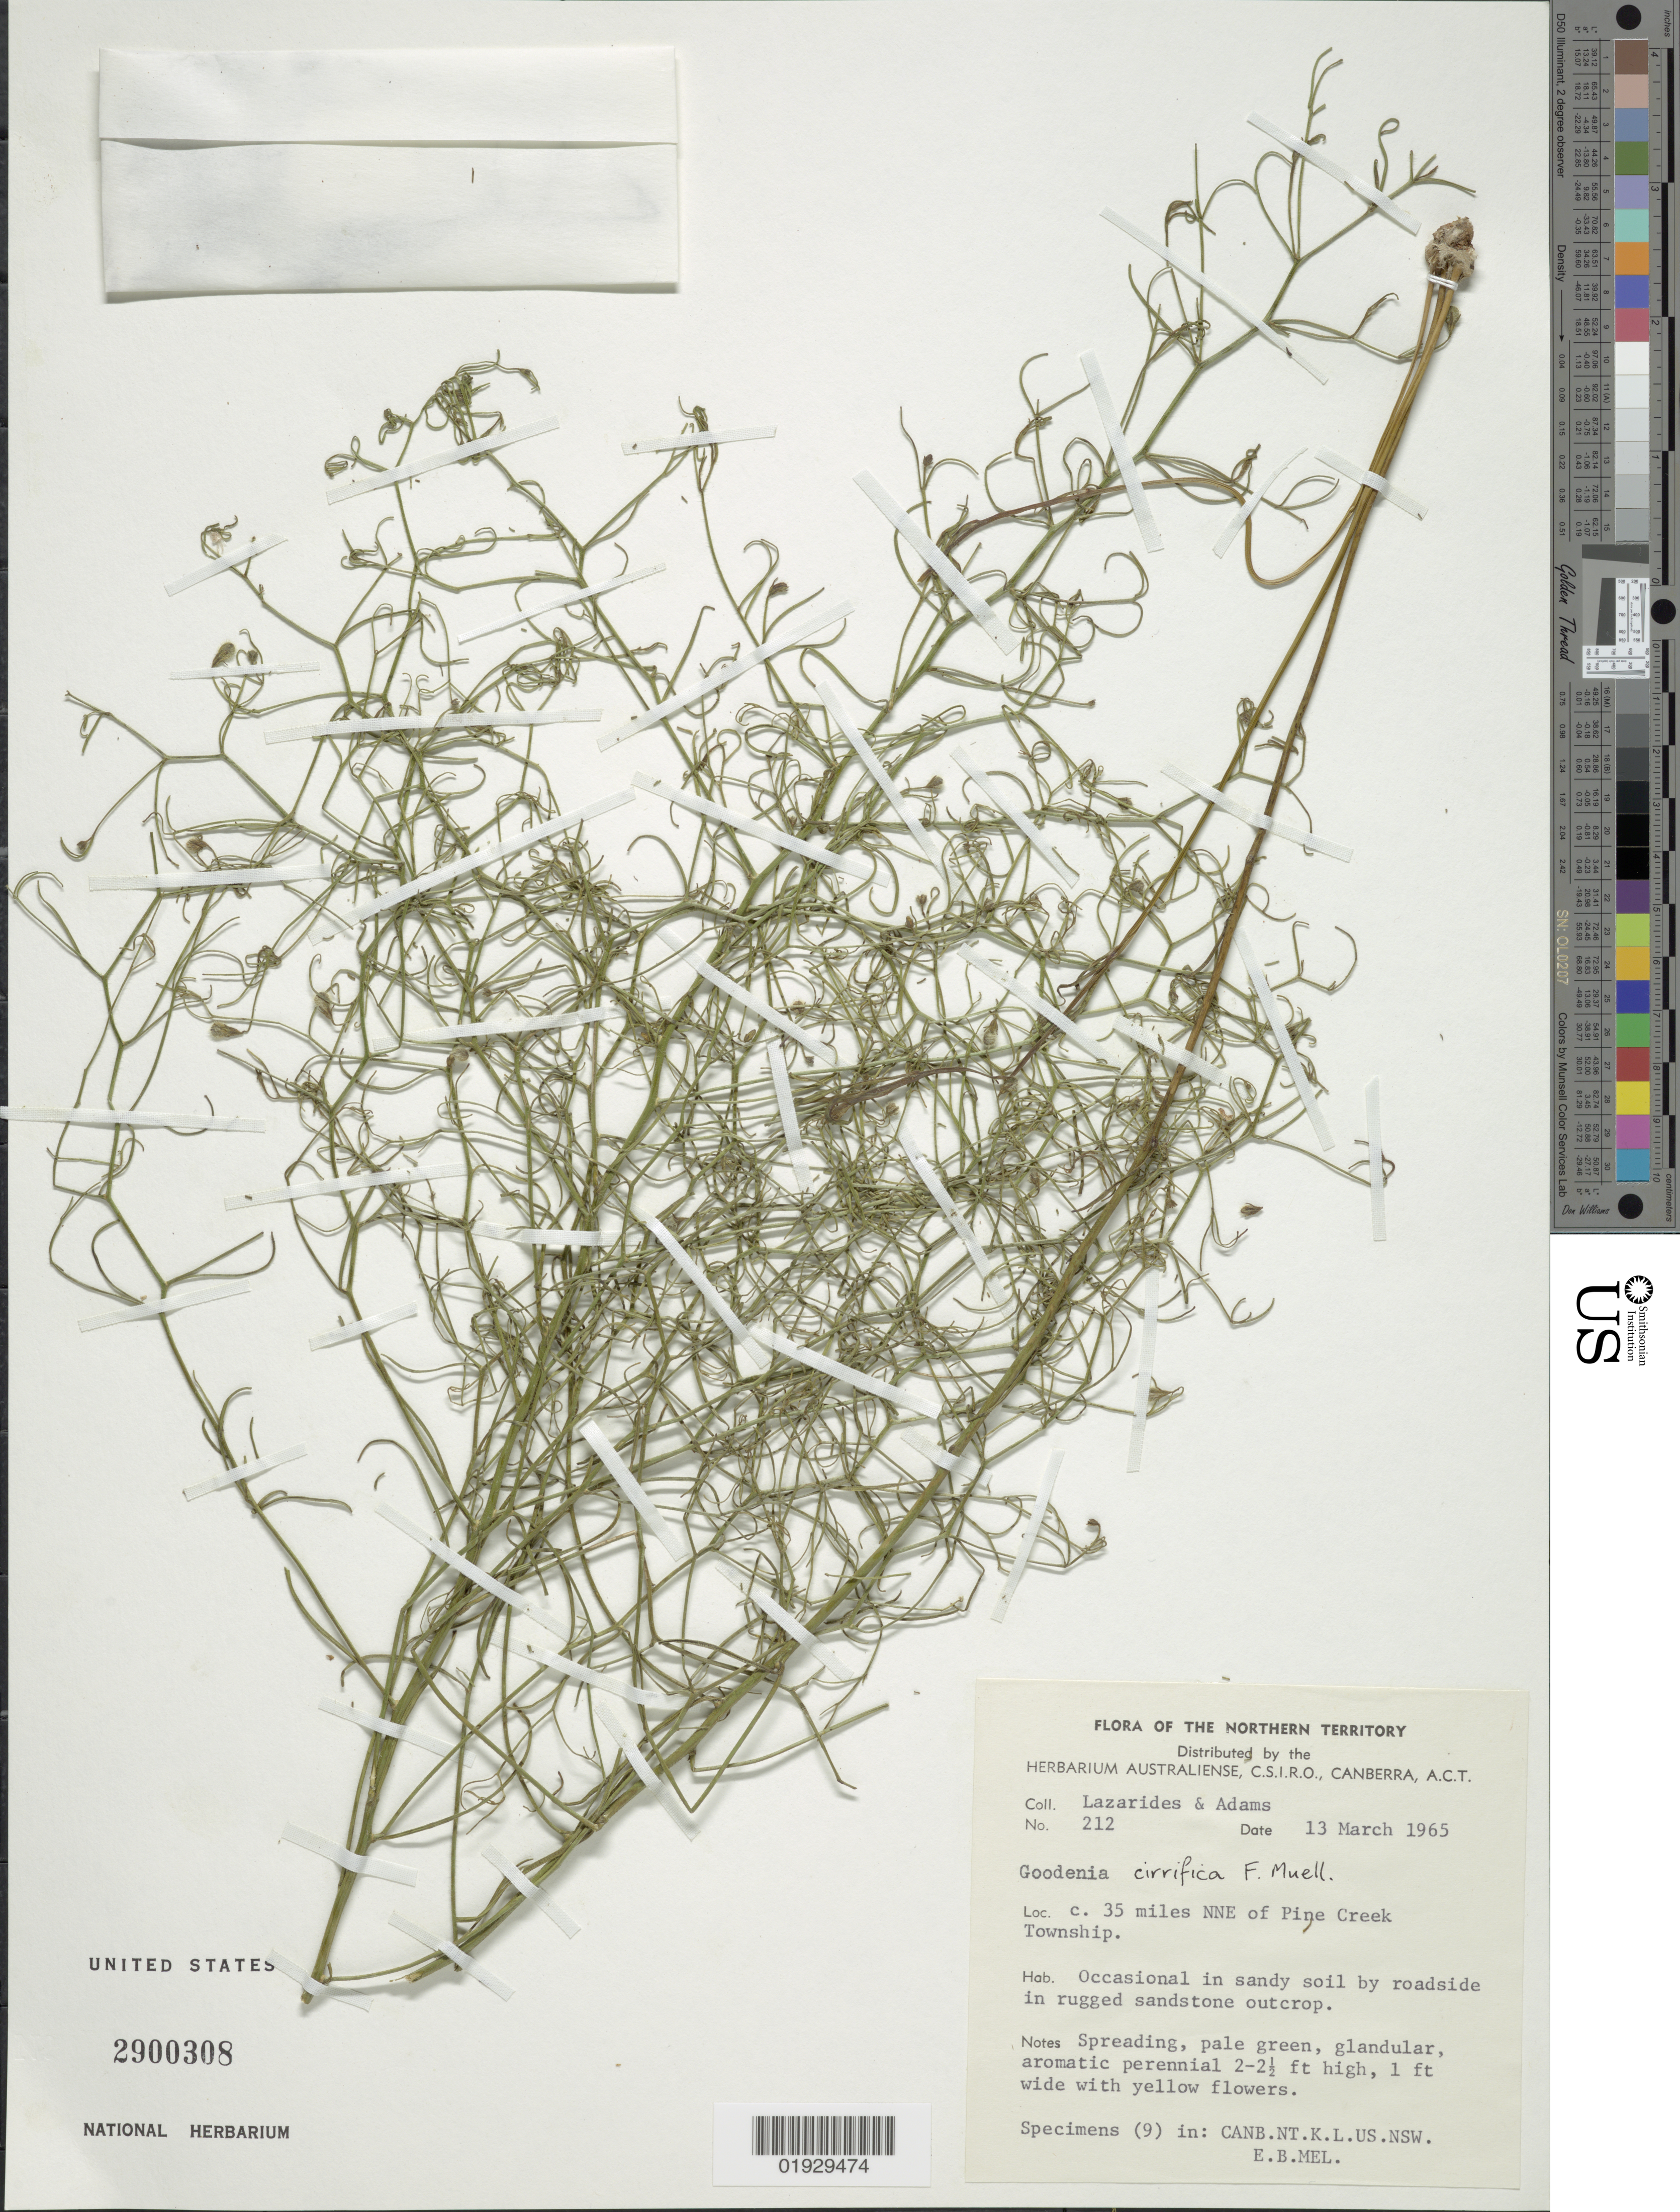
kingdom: Plantae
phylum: Tracheophyta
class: Magnoliopsida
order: Asterales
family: Goodeniaceae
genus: Goodenia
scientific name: Goodenia cirrifica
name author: F. Muell.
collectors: M. Lazarides & Adams, --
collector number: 212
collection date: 1965-03-13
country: Australia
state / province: Northern Territory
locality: C. 35 miles NNE of Pine Creek Township.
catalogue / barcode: US 2900308